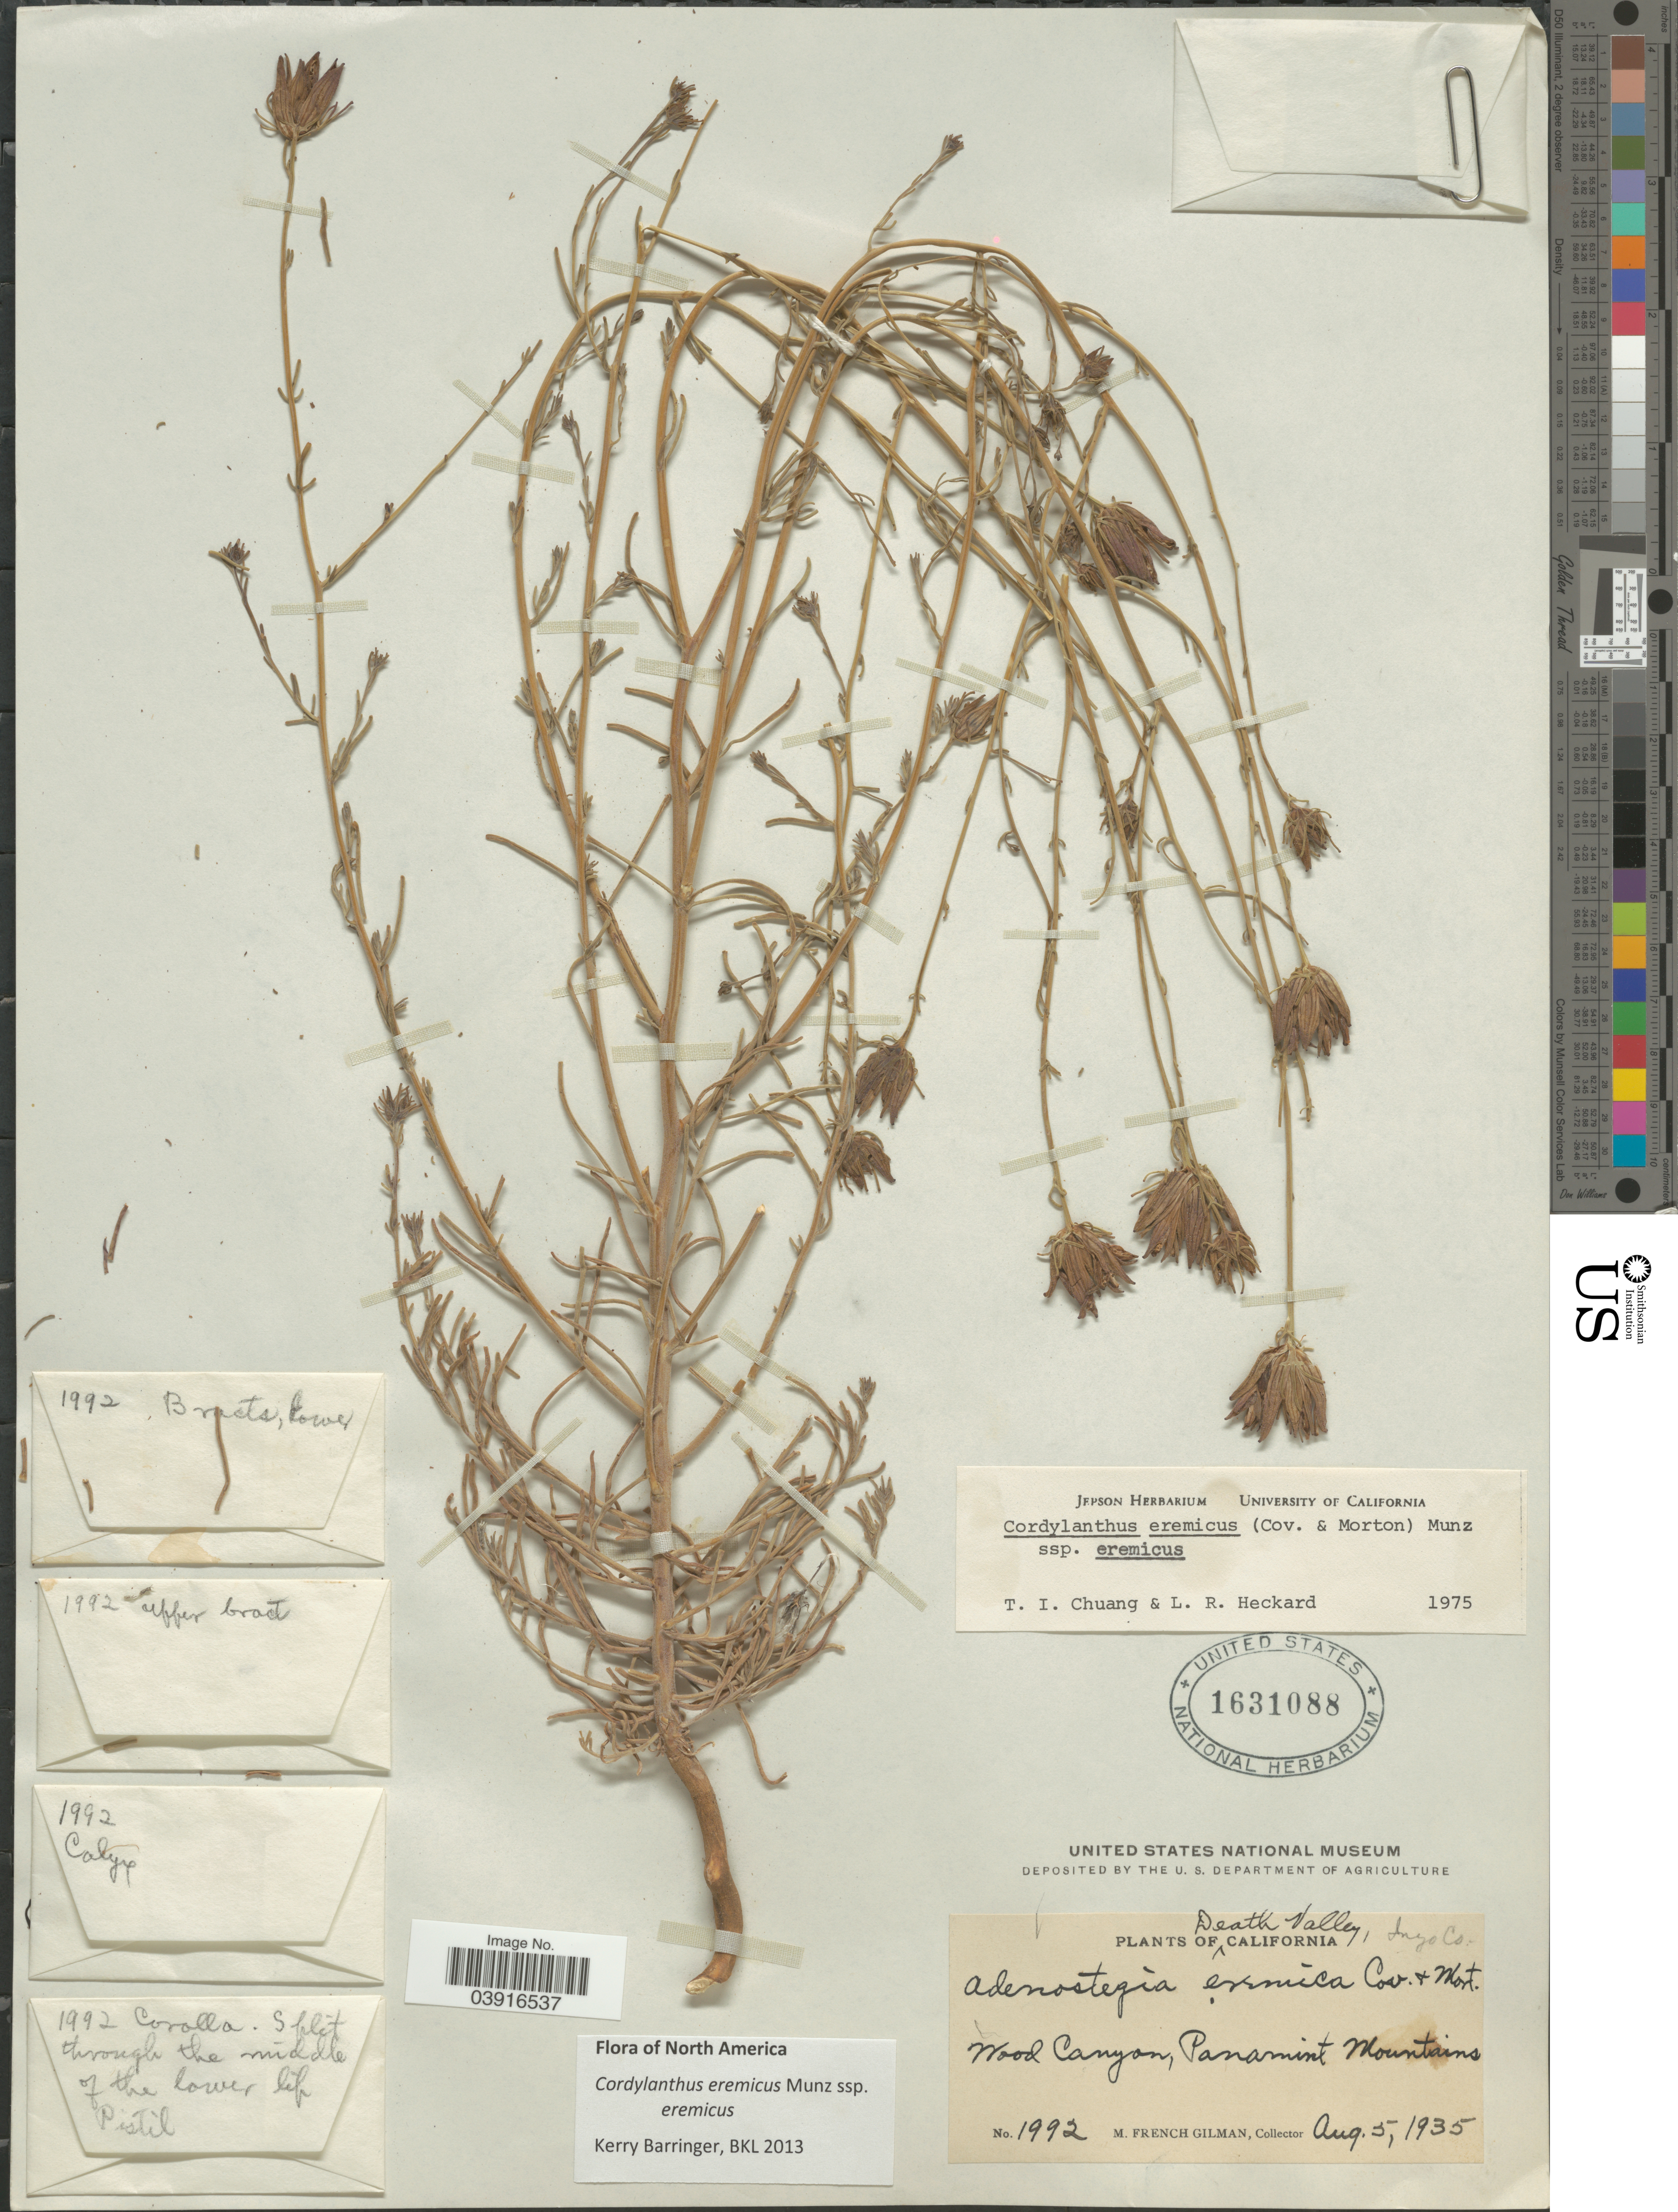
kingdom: Plantae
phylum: Tracheophyta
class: Magnoliopsida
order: Lamiales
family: Orobanchaceae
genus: Cordylanthus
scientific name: Cordylanthus eremicus subsp. eremicus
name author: (Coville & C.V. Morton) Munz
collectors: M. F. Gilman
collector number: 1992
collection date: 1935-08-05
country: United States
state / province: California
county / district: Inyo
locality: Death Valley, Inyo Co. Wood Canyon, Panamint Mountains.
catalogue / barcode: US 1631088